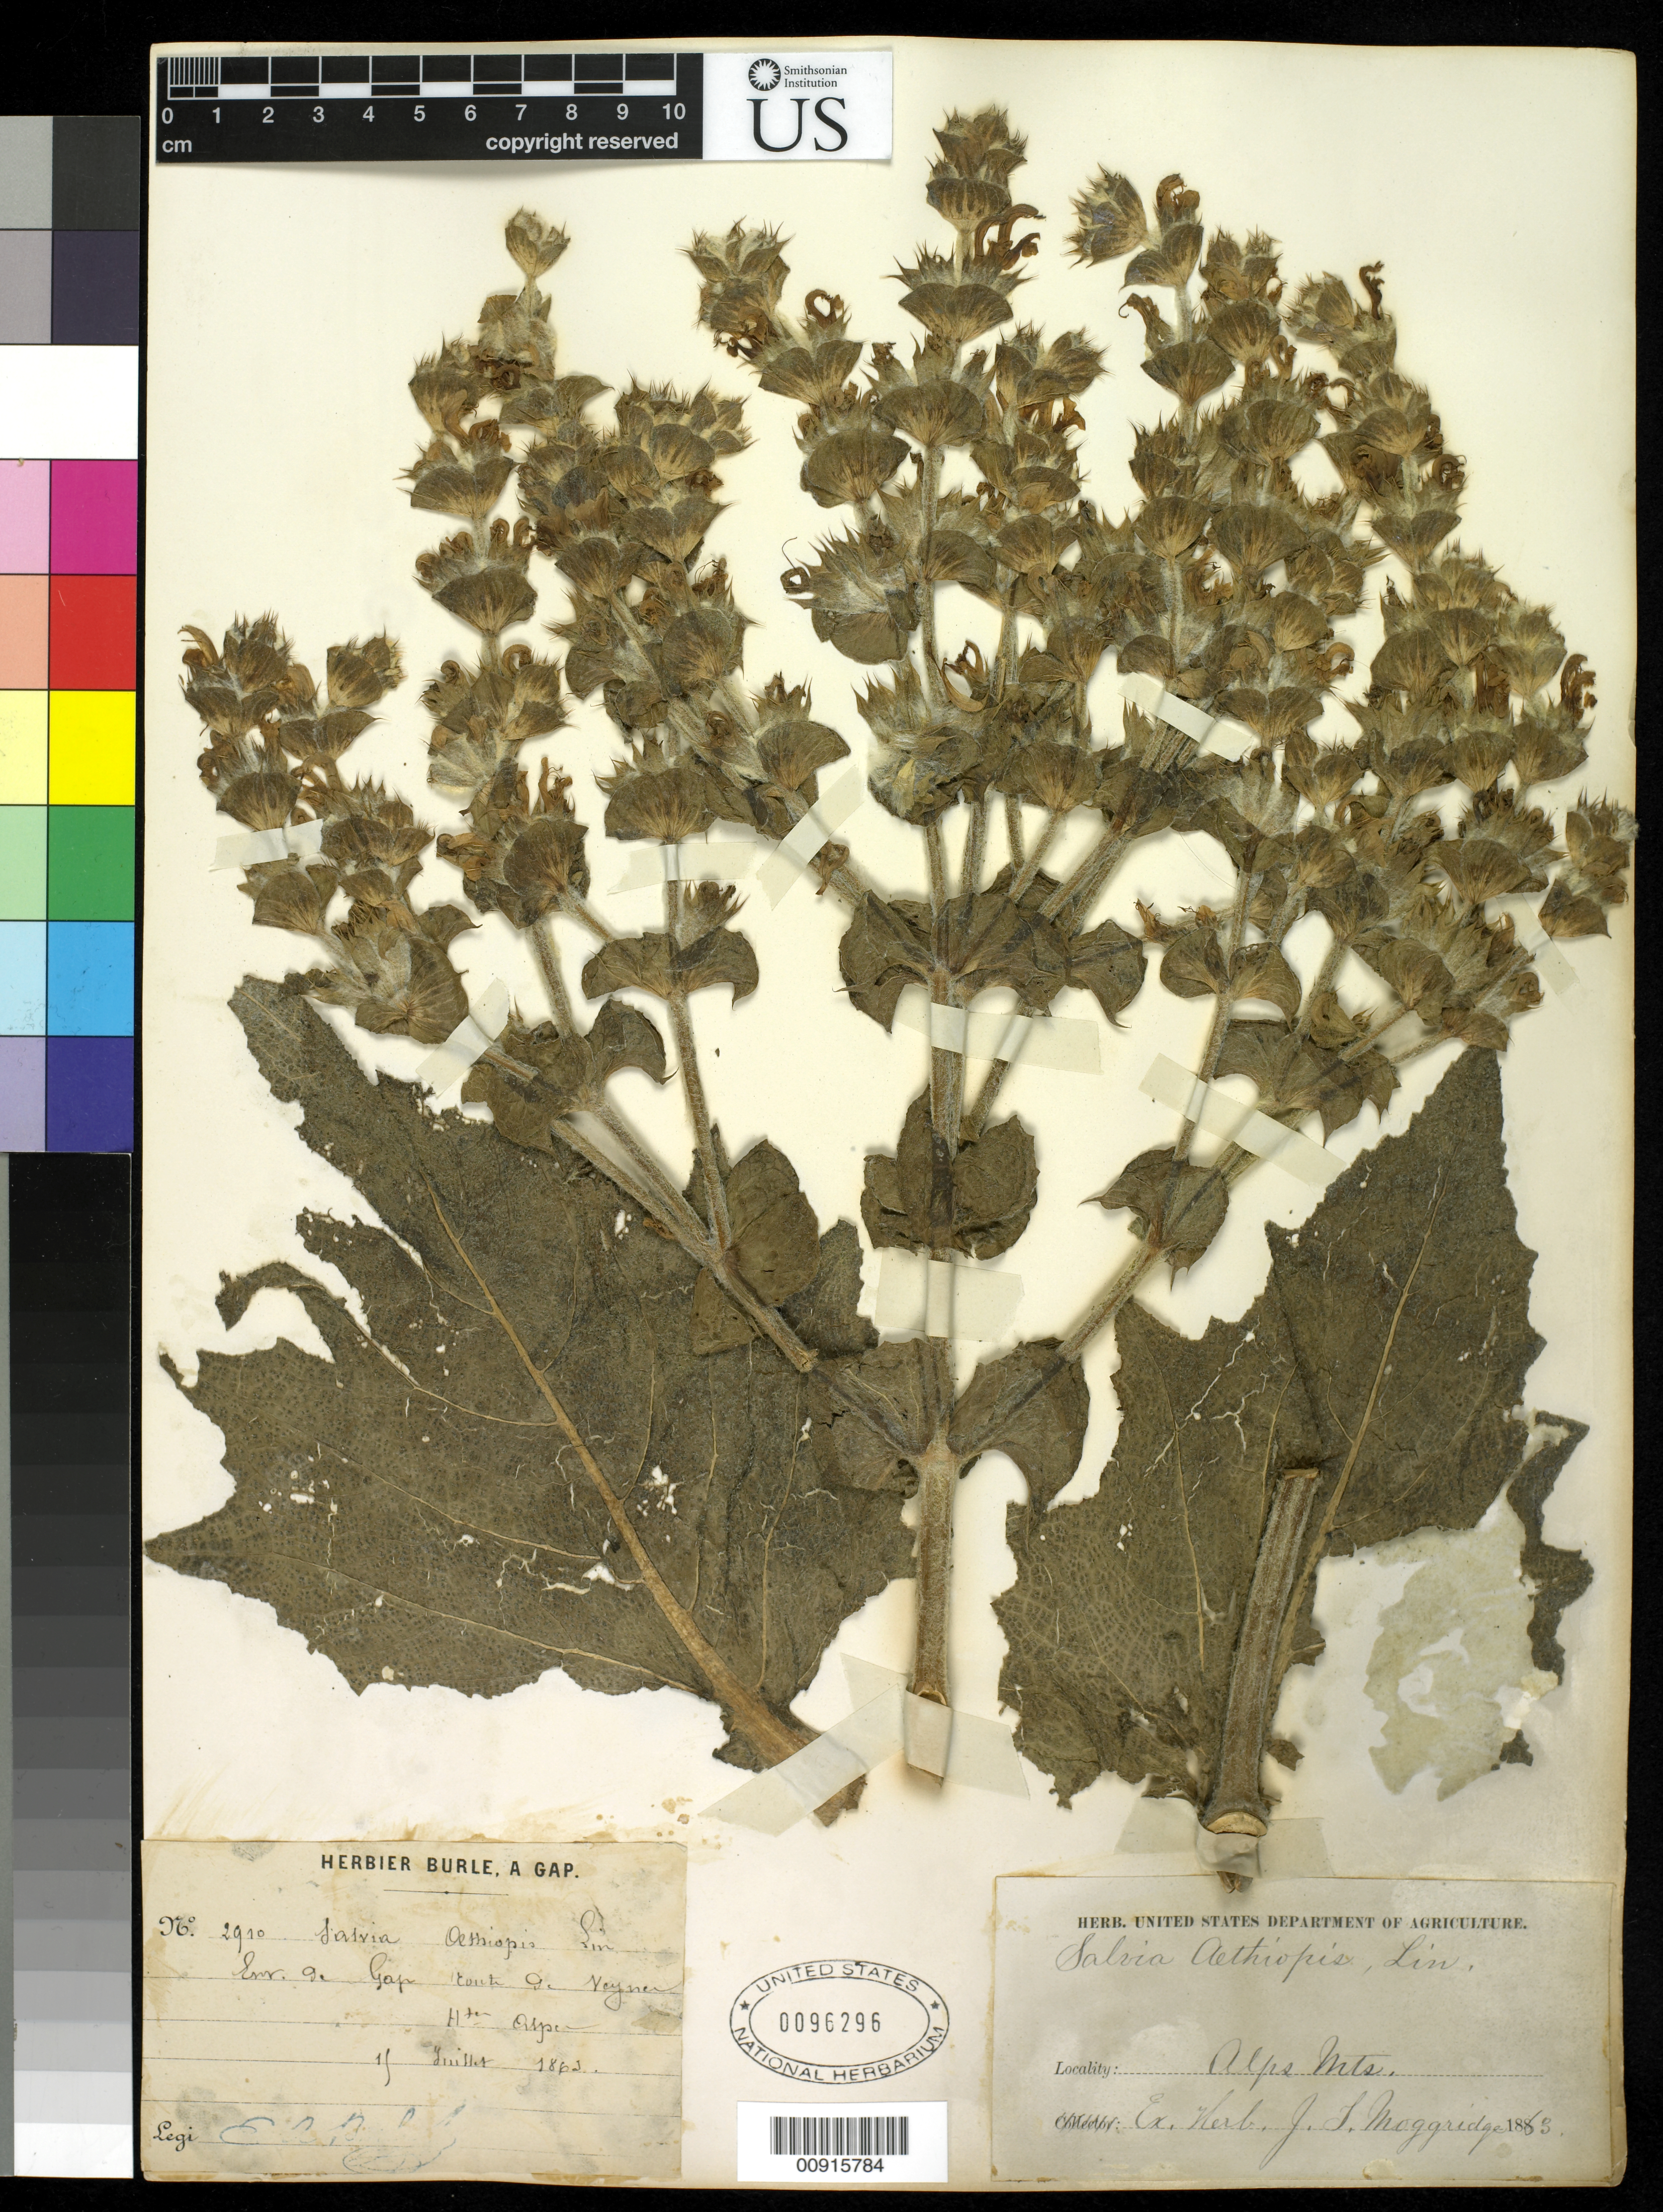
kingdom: Plantae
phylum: Tracheophyta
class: Magnoliopsida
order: Lamiales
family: Lamiaceae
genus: Salvia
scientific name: Salvia aethiopis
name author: L.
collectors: A. Burle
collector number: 2910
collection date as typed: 19 Jul 1863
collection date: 1863-07-19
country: France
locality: Hter Alpes. [ ] [ ] Coute [G]e Veyner.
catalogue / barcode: US 96296